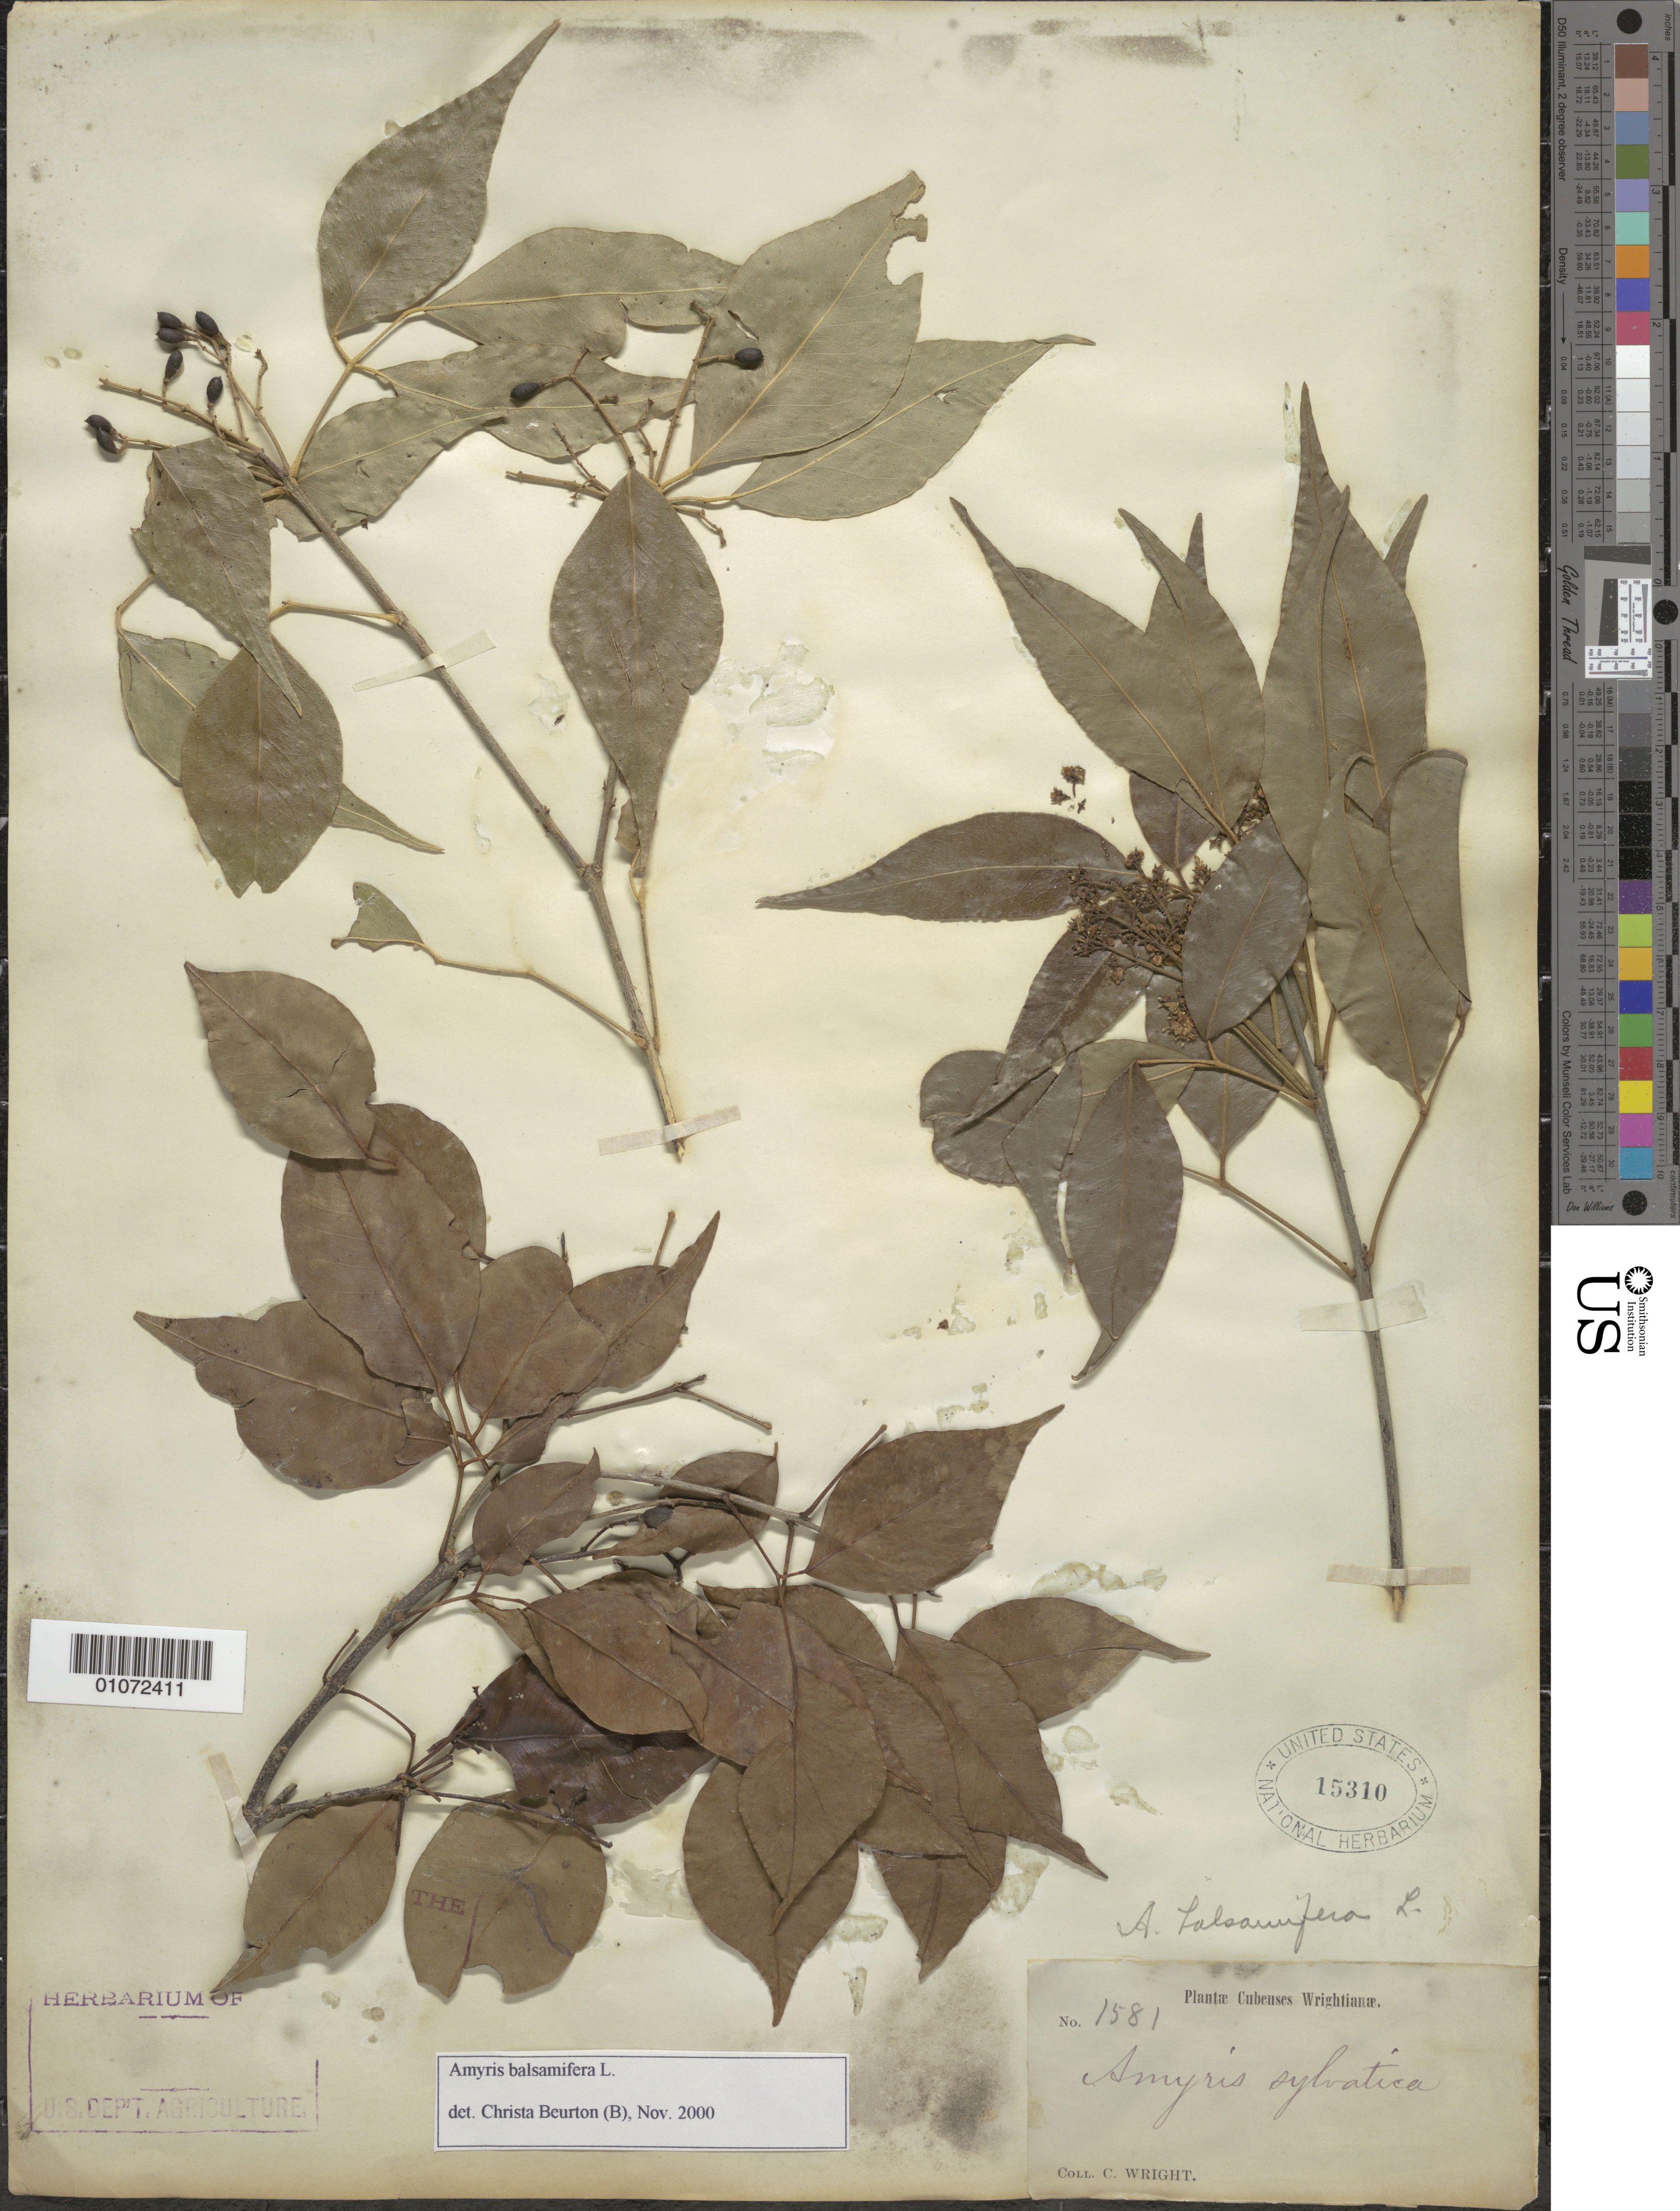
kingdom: Plantae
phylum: Tracheophyta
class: Magnoliopsida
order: Sapindales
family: Rutaceae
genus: Amyris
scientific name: Amyris balsamifera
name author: L.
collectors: C. Wright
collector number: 1581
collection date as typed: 1800 to 1899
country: Cuba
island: Cuba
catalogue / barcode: US 15310